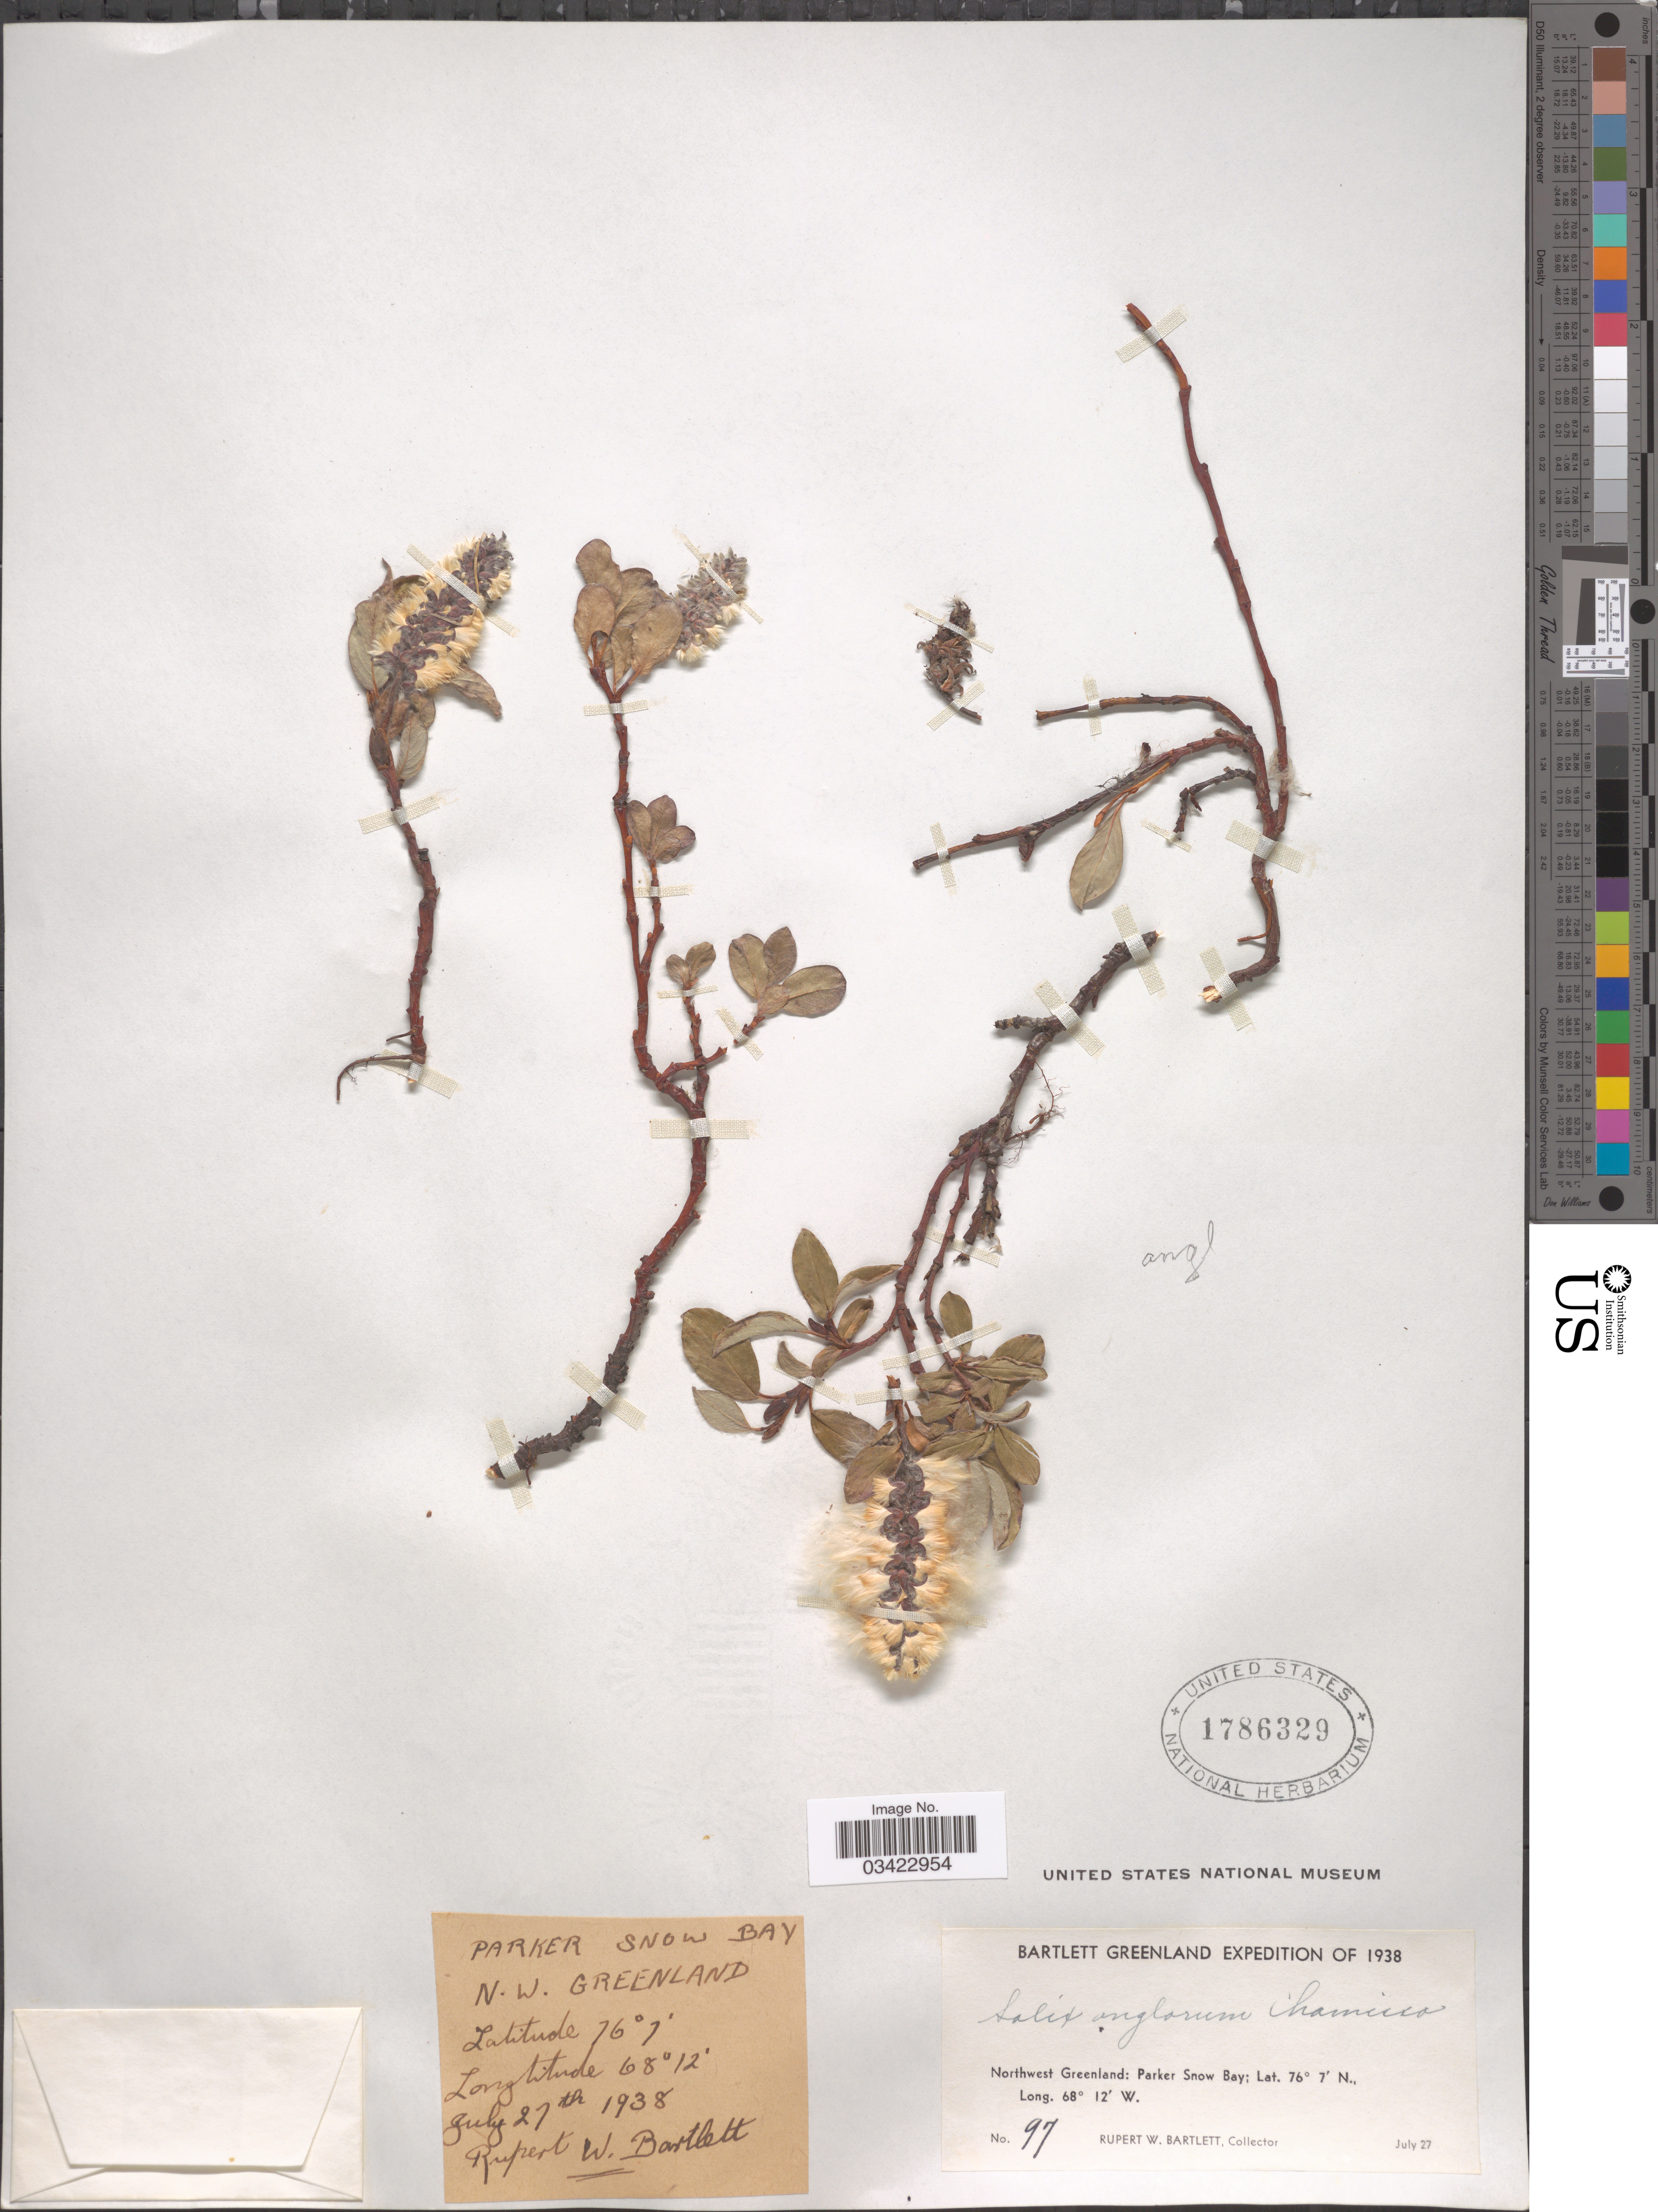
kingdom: Plantae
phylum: Tracheophyta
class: Magnoliopsida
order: Malpighiales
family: Salicaceae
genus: Salix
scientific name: Salix anglorum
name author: Cham.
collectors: R. W. Bartlett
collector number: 97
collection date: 1938-07-27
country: Greenland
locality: Northwest Greenland: Parker Snow Bay.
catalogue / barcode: US 1786329